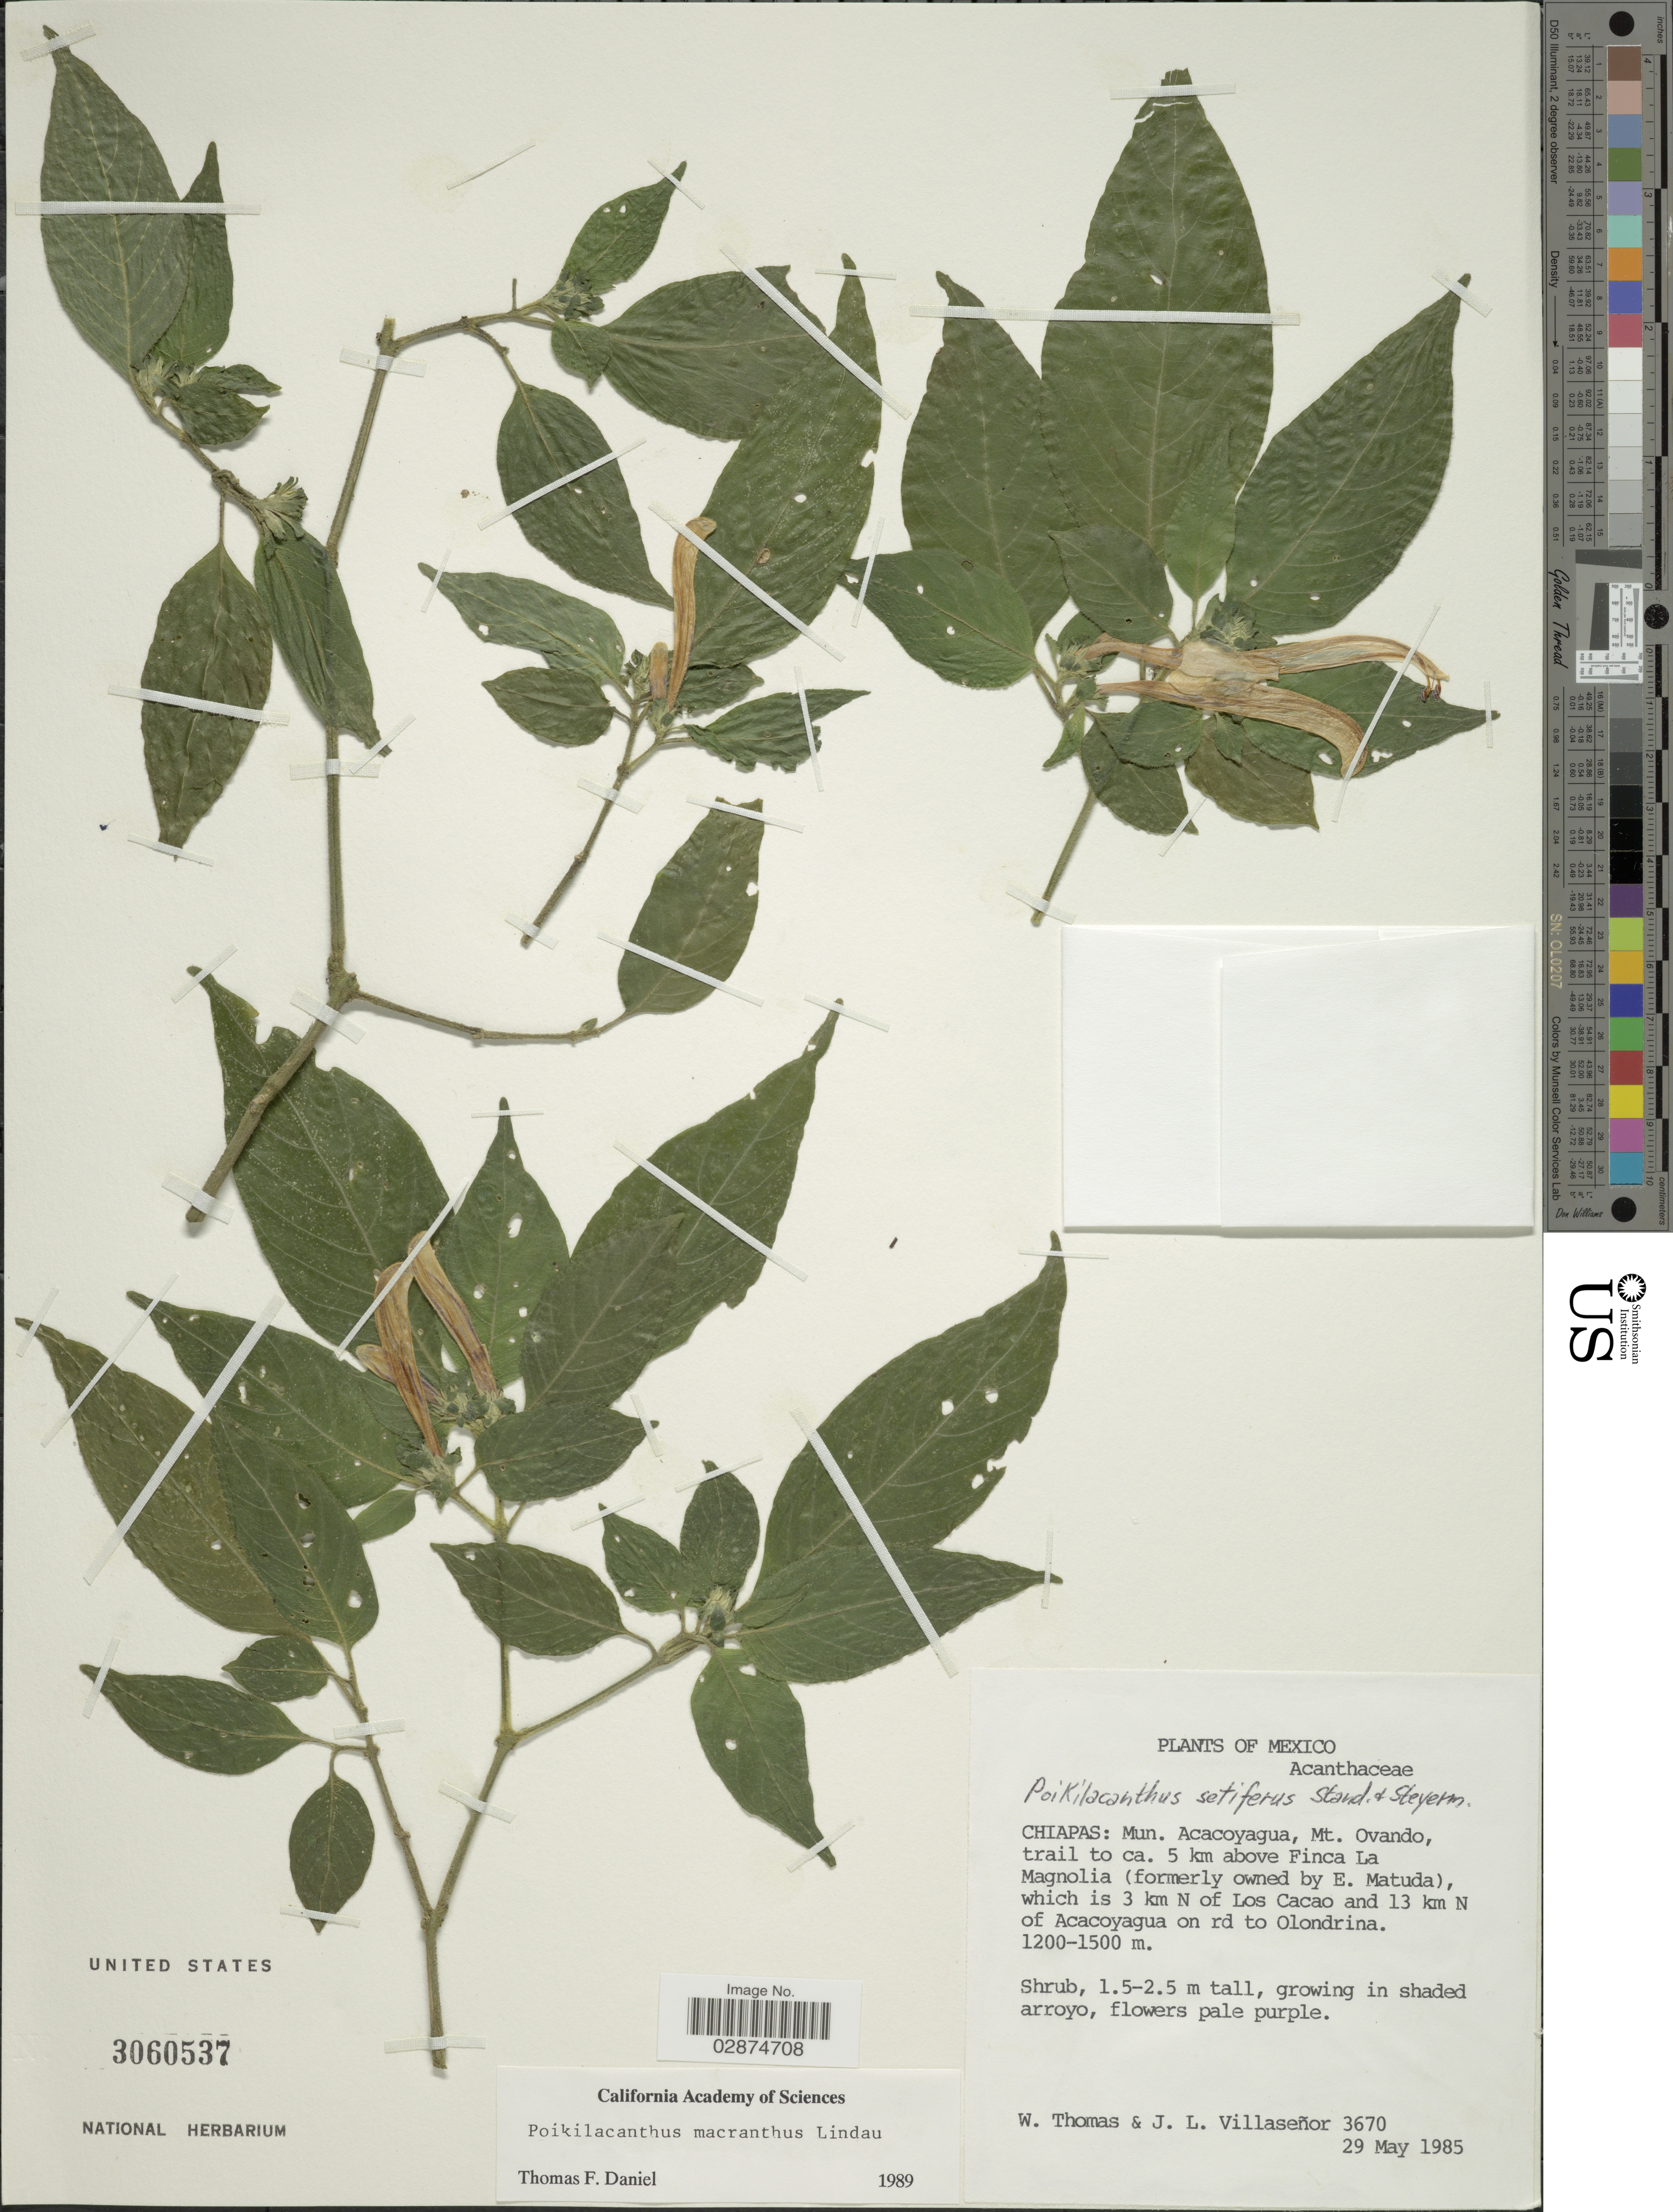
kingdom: Plantae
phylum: Tracheophyta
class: Magnoliopsida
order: Lamiales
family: Acanthaceae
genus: Poikilacanthus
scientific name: Poikilacanthus macranthus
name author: Lindau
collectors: W. Thomas & J. Villaseñor R.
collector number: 3670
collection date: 1985-05-29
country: Mexico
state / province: Chiapas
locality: Mun. Acacoyagua, Mt. Ovando, trail to ca. 5 km above Finca La Magnolia (formerly owned by E. Matuda), which is 3 km N of Los Cacao and 13 km N of Acacoyagua on rd to Olondrina.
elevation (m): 1200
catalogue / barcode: US 3060537